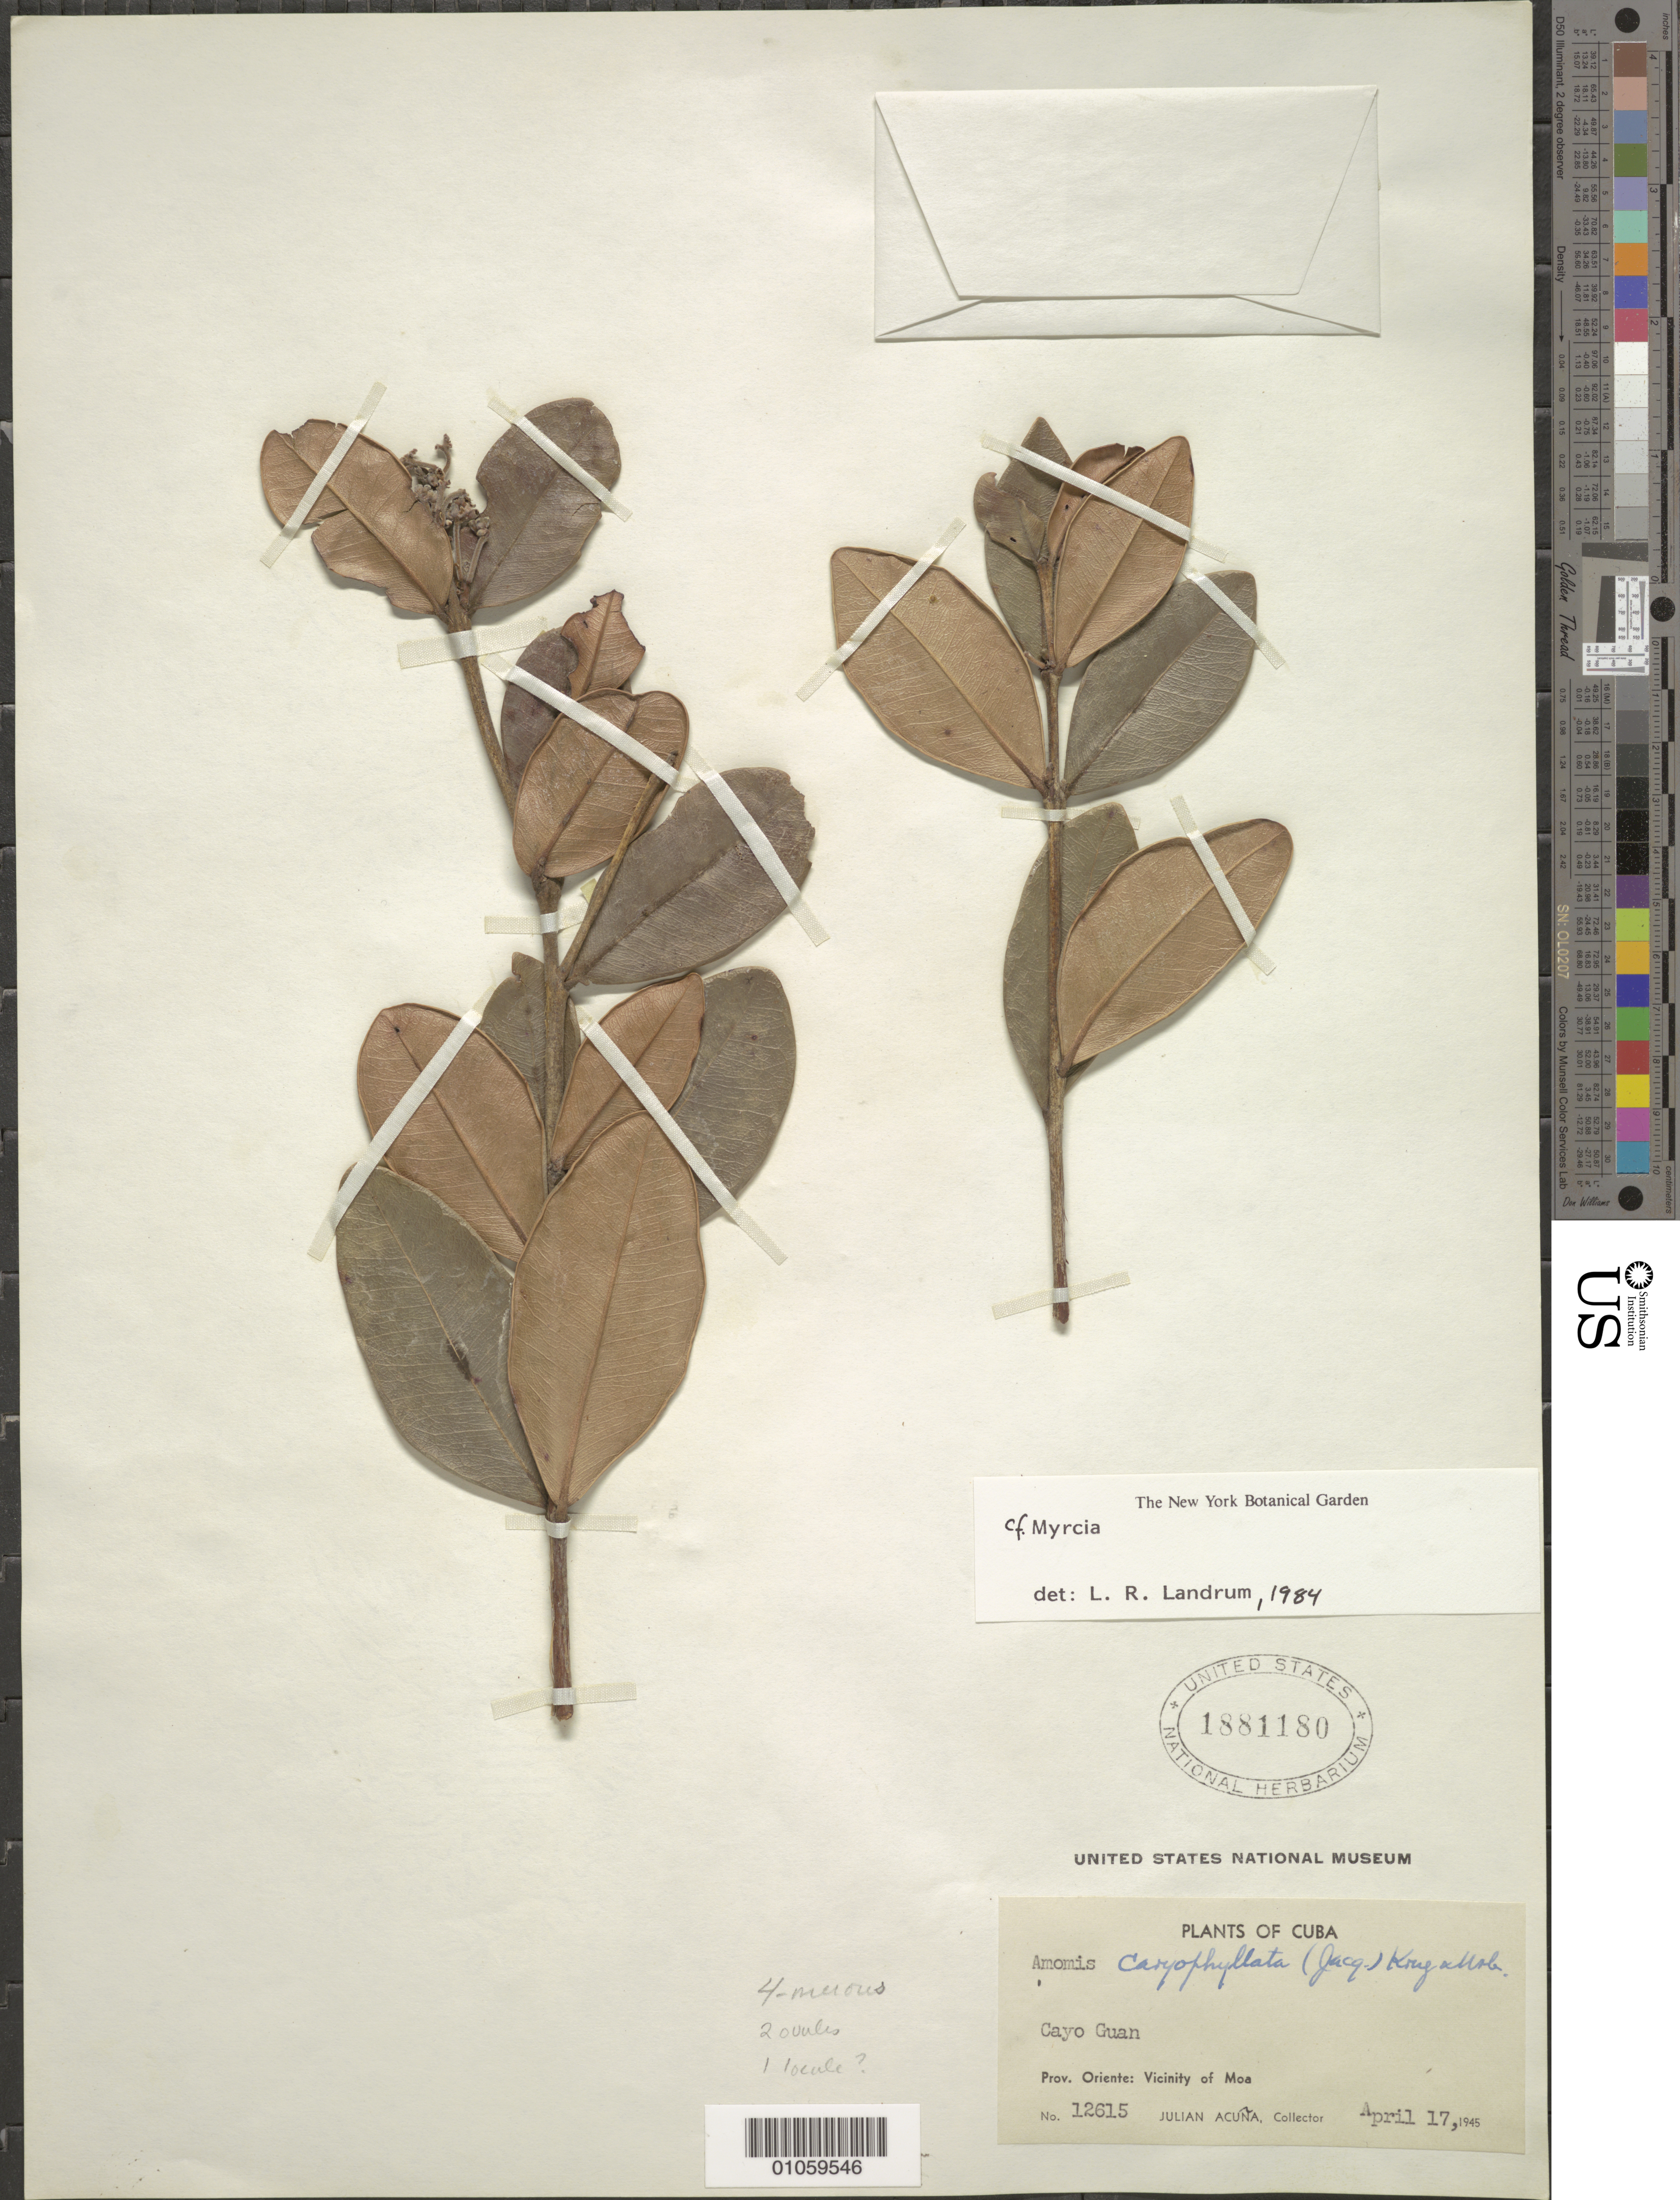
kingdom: Plantae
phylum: Tracheophyta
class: Magnoliopsida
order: Myrtales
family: Myrtaceae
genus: Myrcia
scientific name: Myrcia sp.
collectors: J. Acuña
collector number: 12615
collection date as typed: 17 Apr 1945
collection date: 1945-04-17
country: Cuba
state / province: Holguin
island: Cuba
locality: Cayo Guan, vicinity of Moa [Oriente]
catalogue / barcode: US 1881180